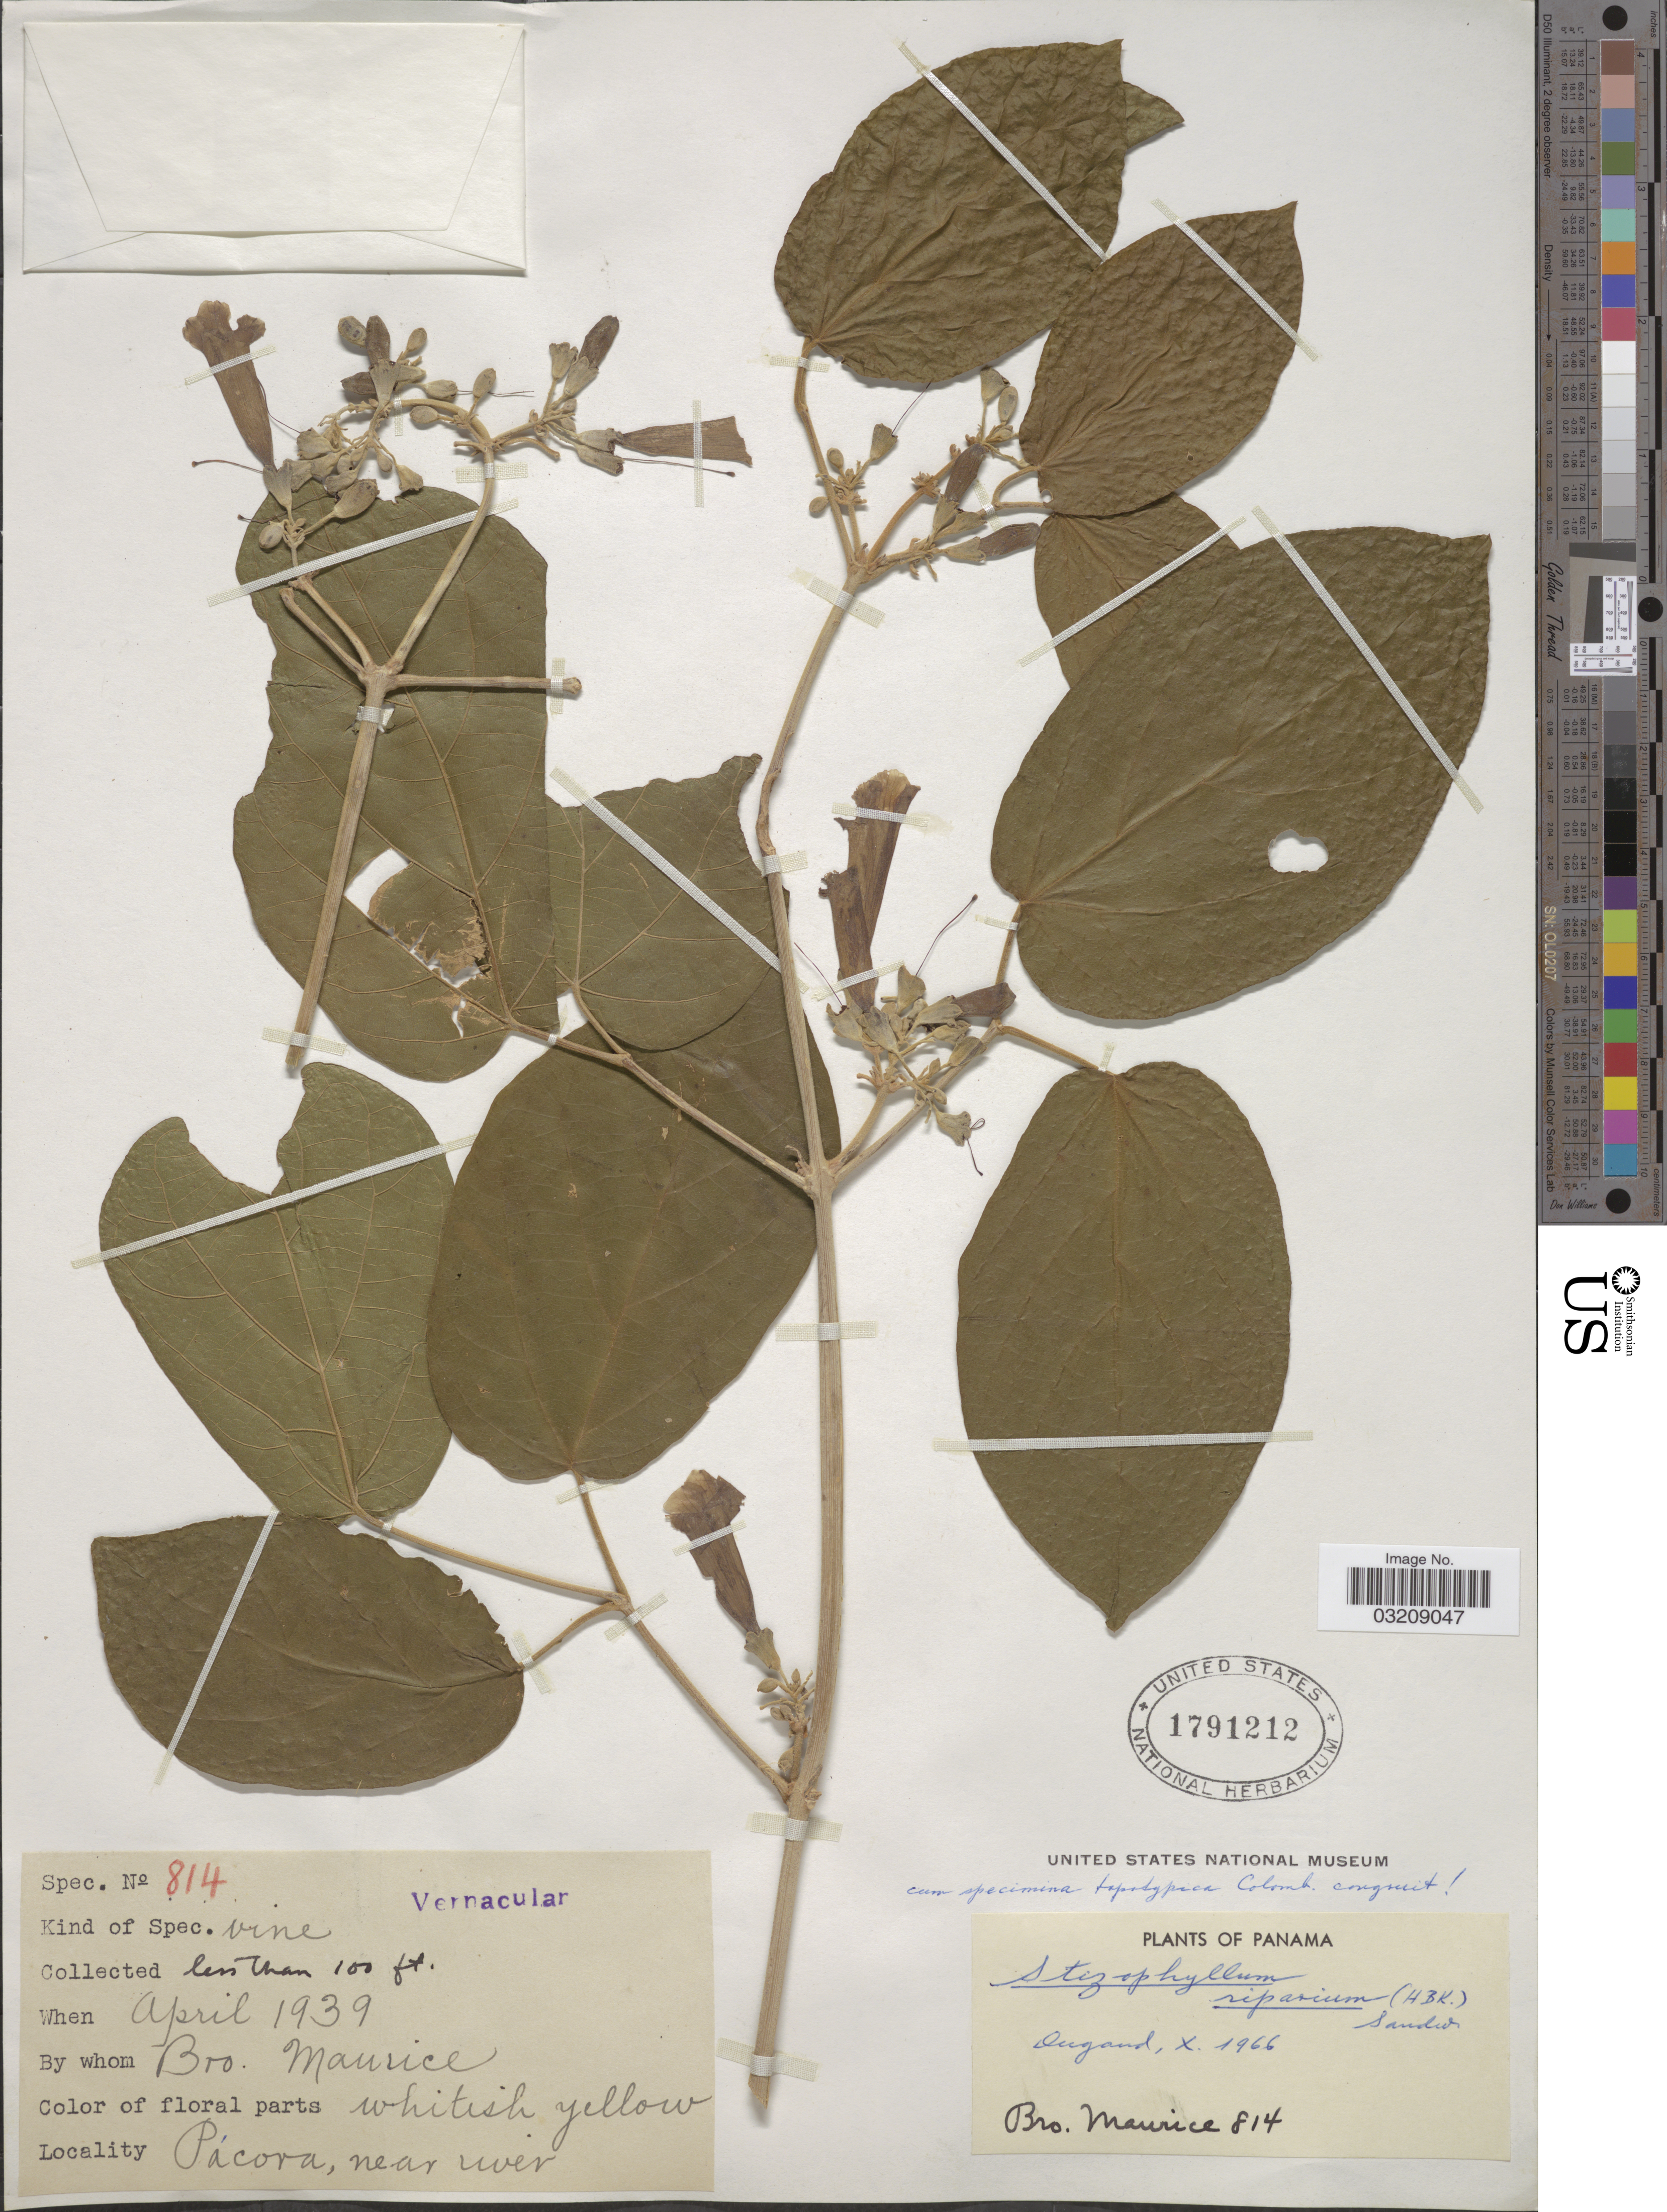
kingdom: Plantae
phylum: Tracheophyta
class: Magnoliopsida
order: Lamiales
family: Bignoniaceae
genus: Stizophyllum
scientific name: Stizophyllum riparium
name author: (Kunth) Sandwith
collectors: B. Maurice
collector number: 814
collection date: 1939-04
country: Panama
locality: Pacora, near river.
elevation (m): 30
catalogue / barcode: US 1791212